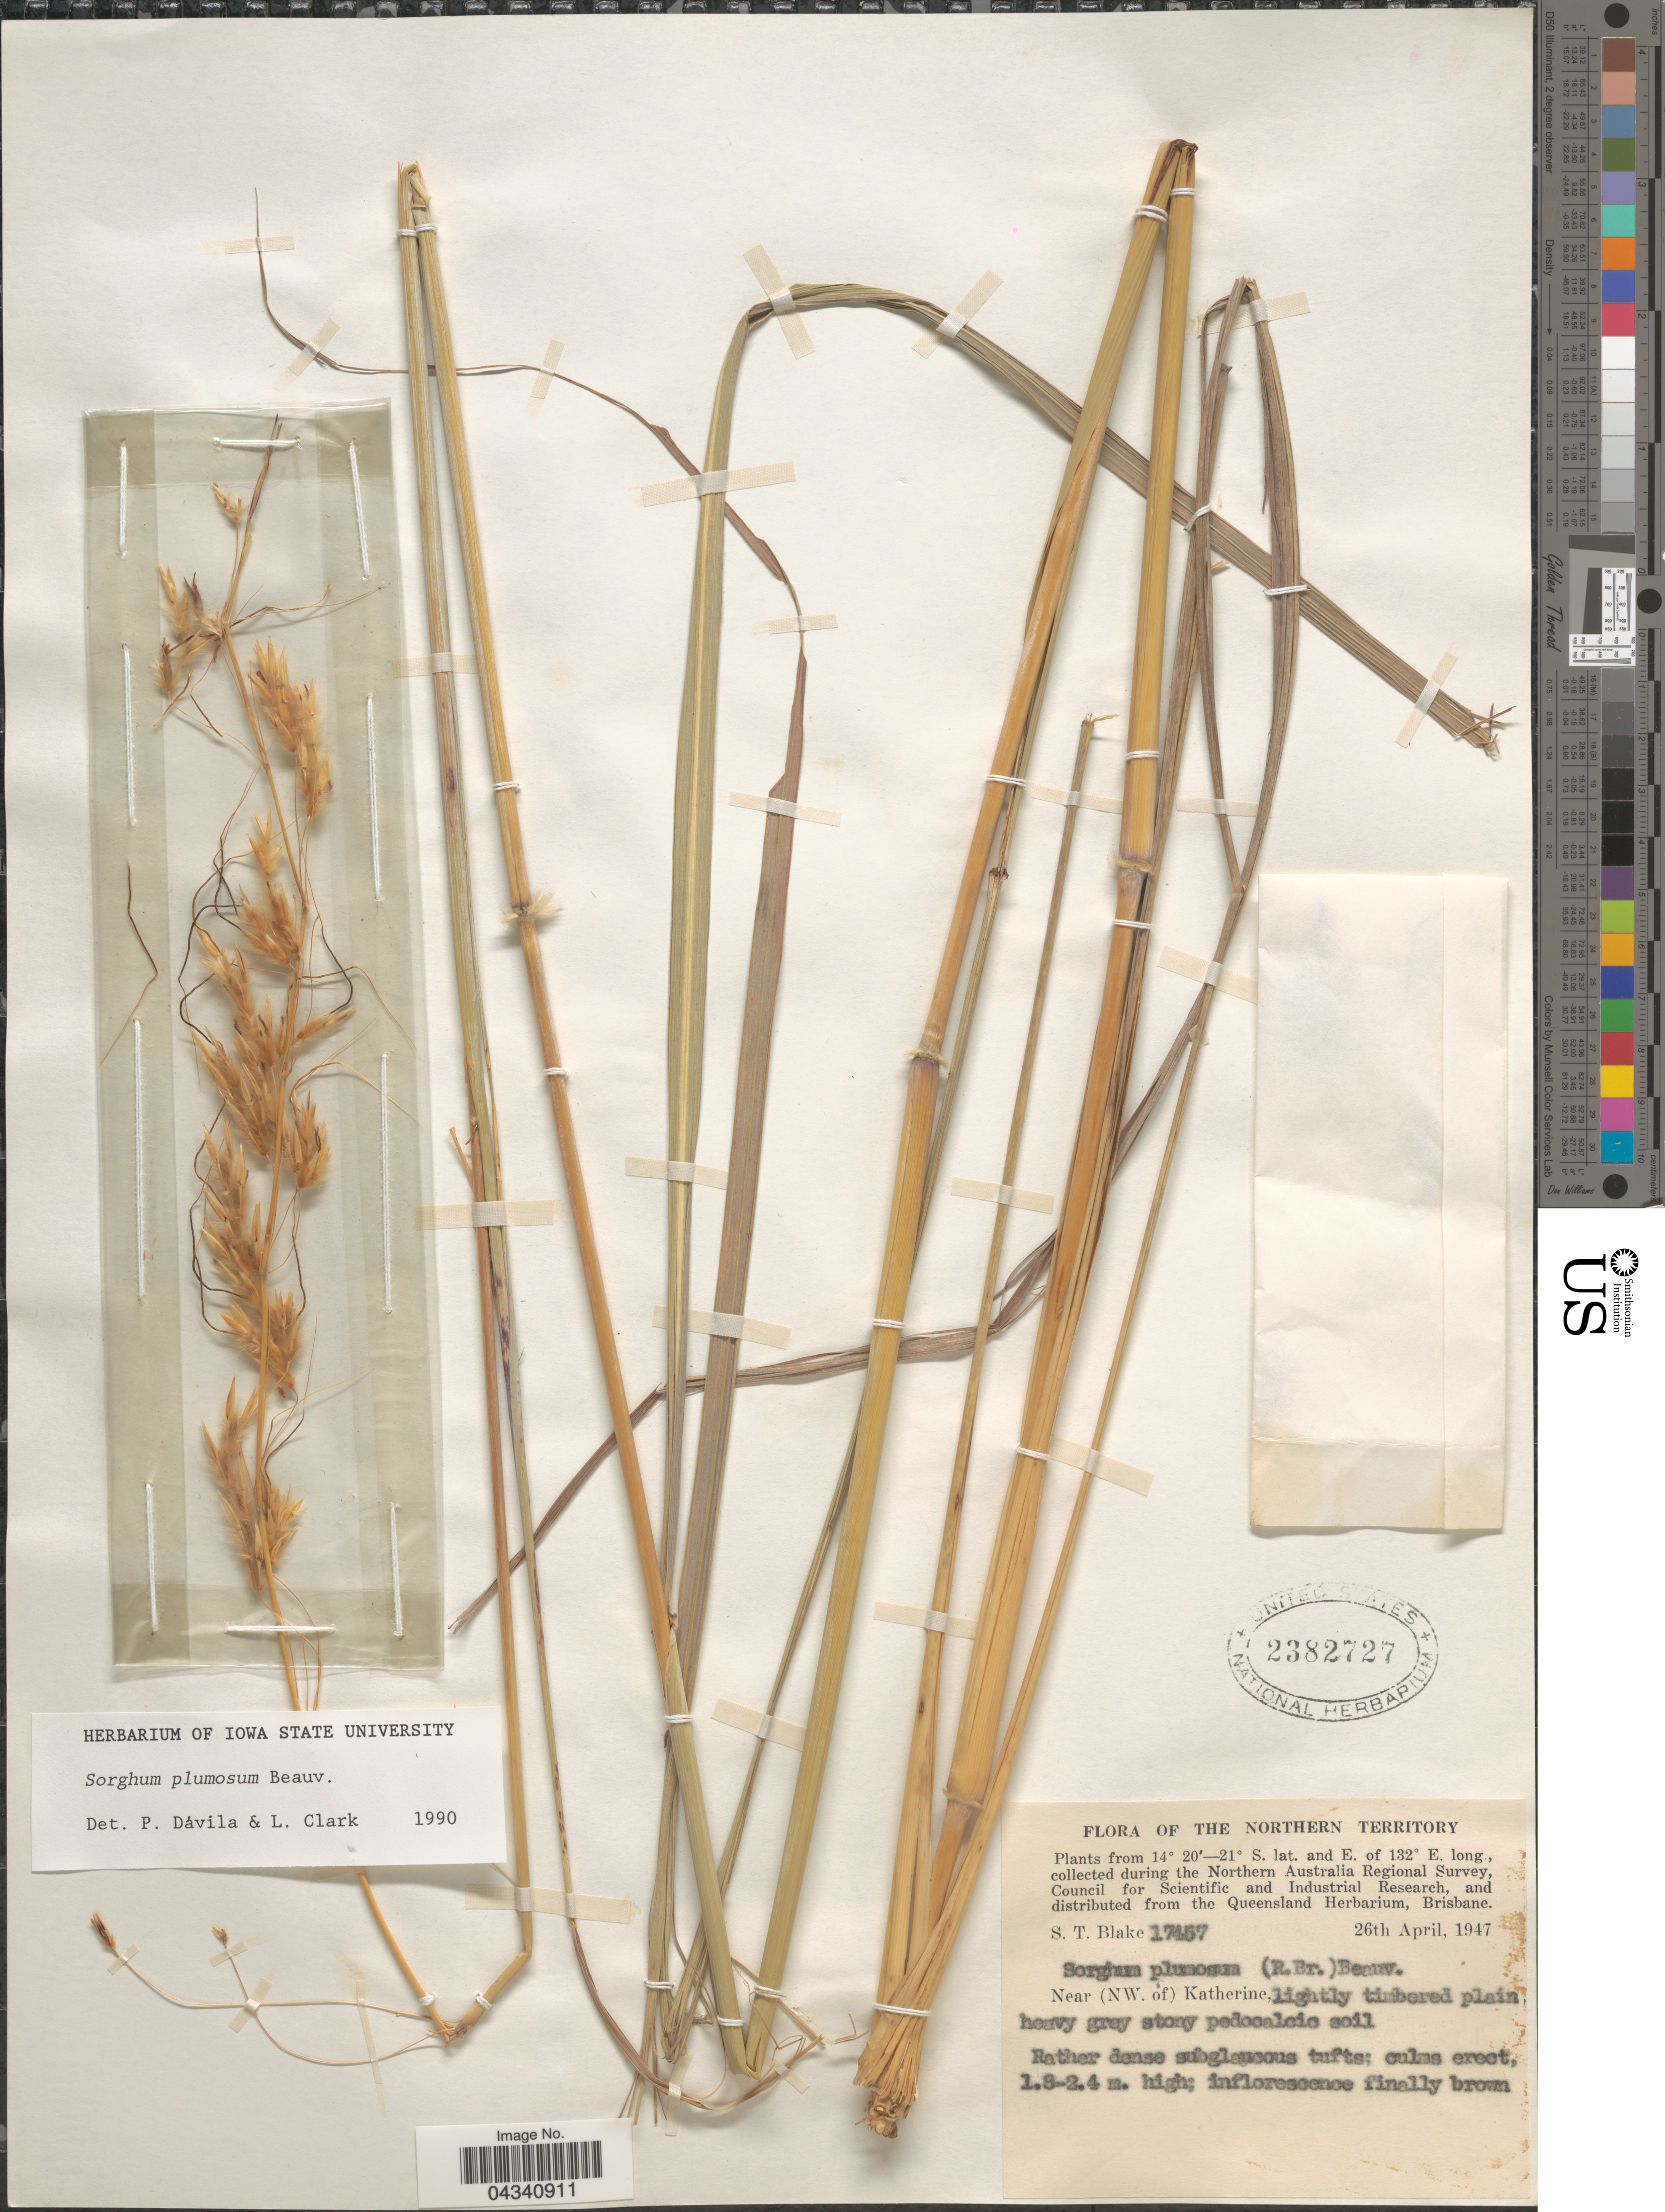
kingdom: Plantae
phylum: Tracheophyta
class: Liliopsida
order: Poales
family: Poaceae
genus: Sorghum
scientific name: Sorghum plumosum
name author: (R. Br.) P. Beauv.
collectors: S. T. Blake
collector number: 17457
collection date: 1947-04-26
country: Australia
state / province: Northern Territory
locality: Northern Australia Regional Survey. Near (NW. of) Katherine.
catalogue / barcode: US 2382727